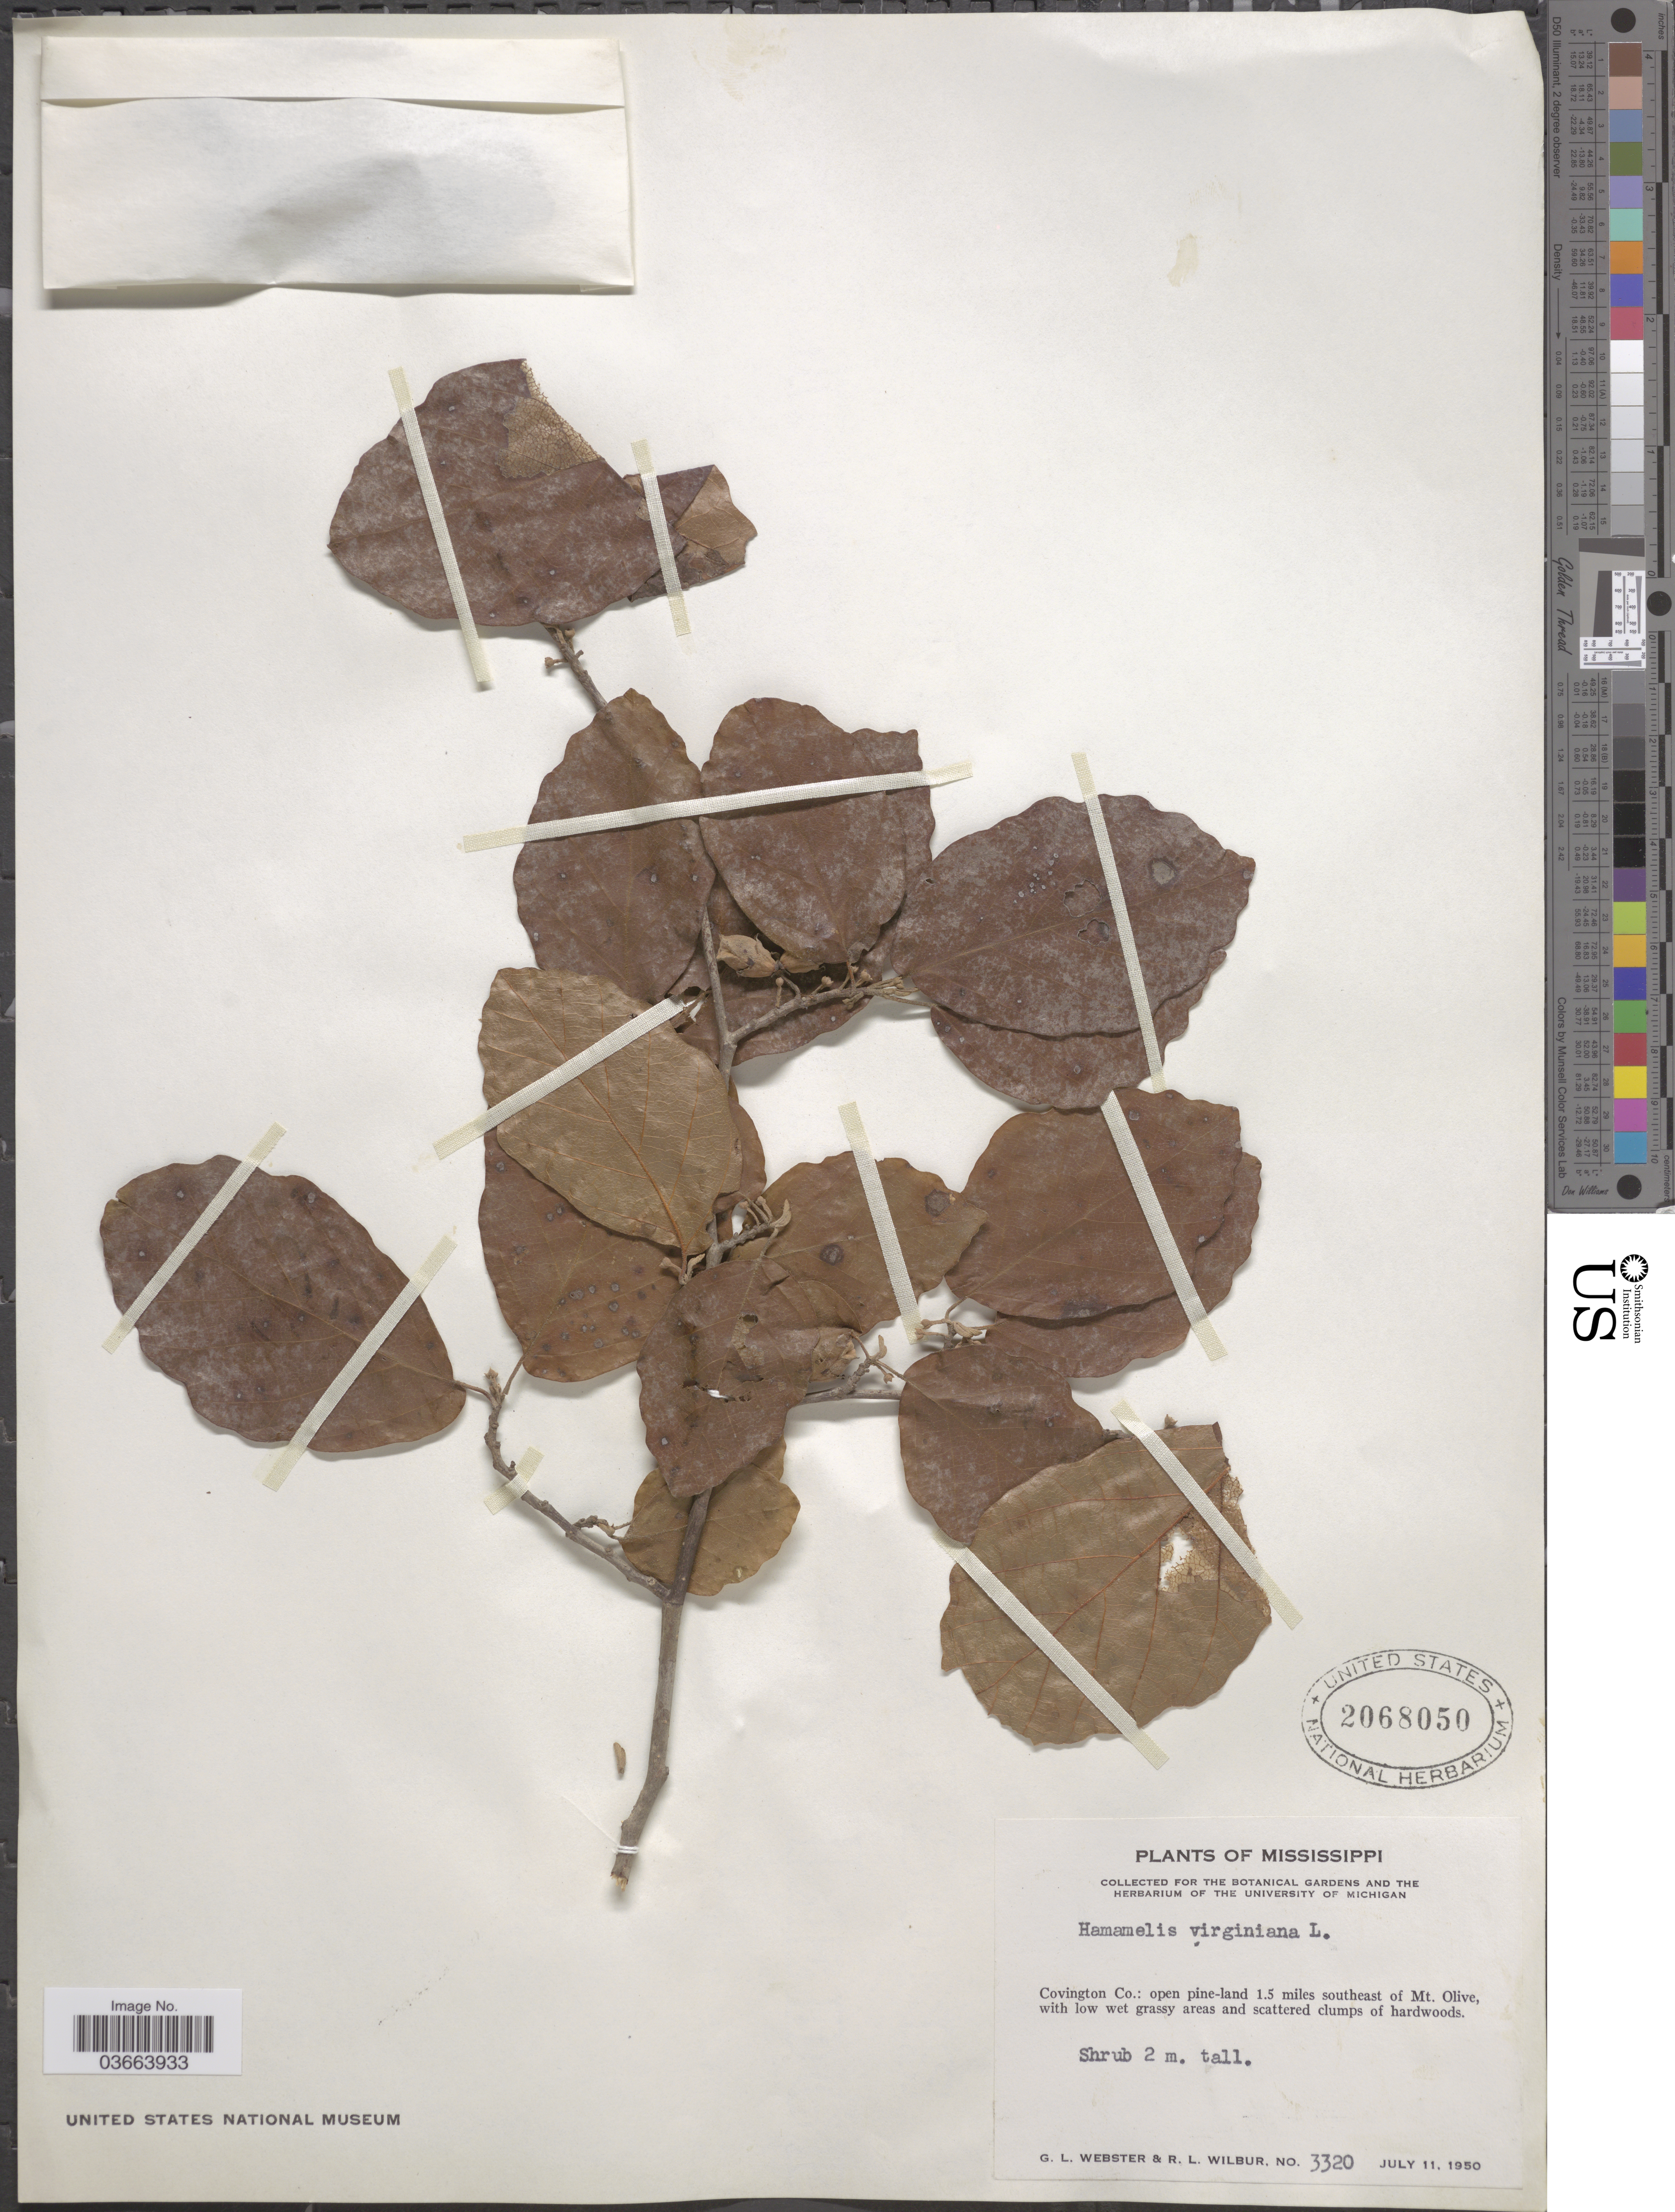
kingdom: Plantae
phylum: Tracheophyta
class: Magnoliopsida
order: Saxifragales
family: Hamamelidaceae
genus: Hamamelis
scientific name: Hamamelis virginiana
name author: L.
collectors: G. L. Webster & R. L. Wilbur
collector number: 3320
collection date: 1950-07-11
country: United States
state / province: Mississippi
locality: Covington Co.: open pine-land 1.5 miles southeast of Mt. Olive.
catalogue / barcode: US 2068050